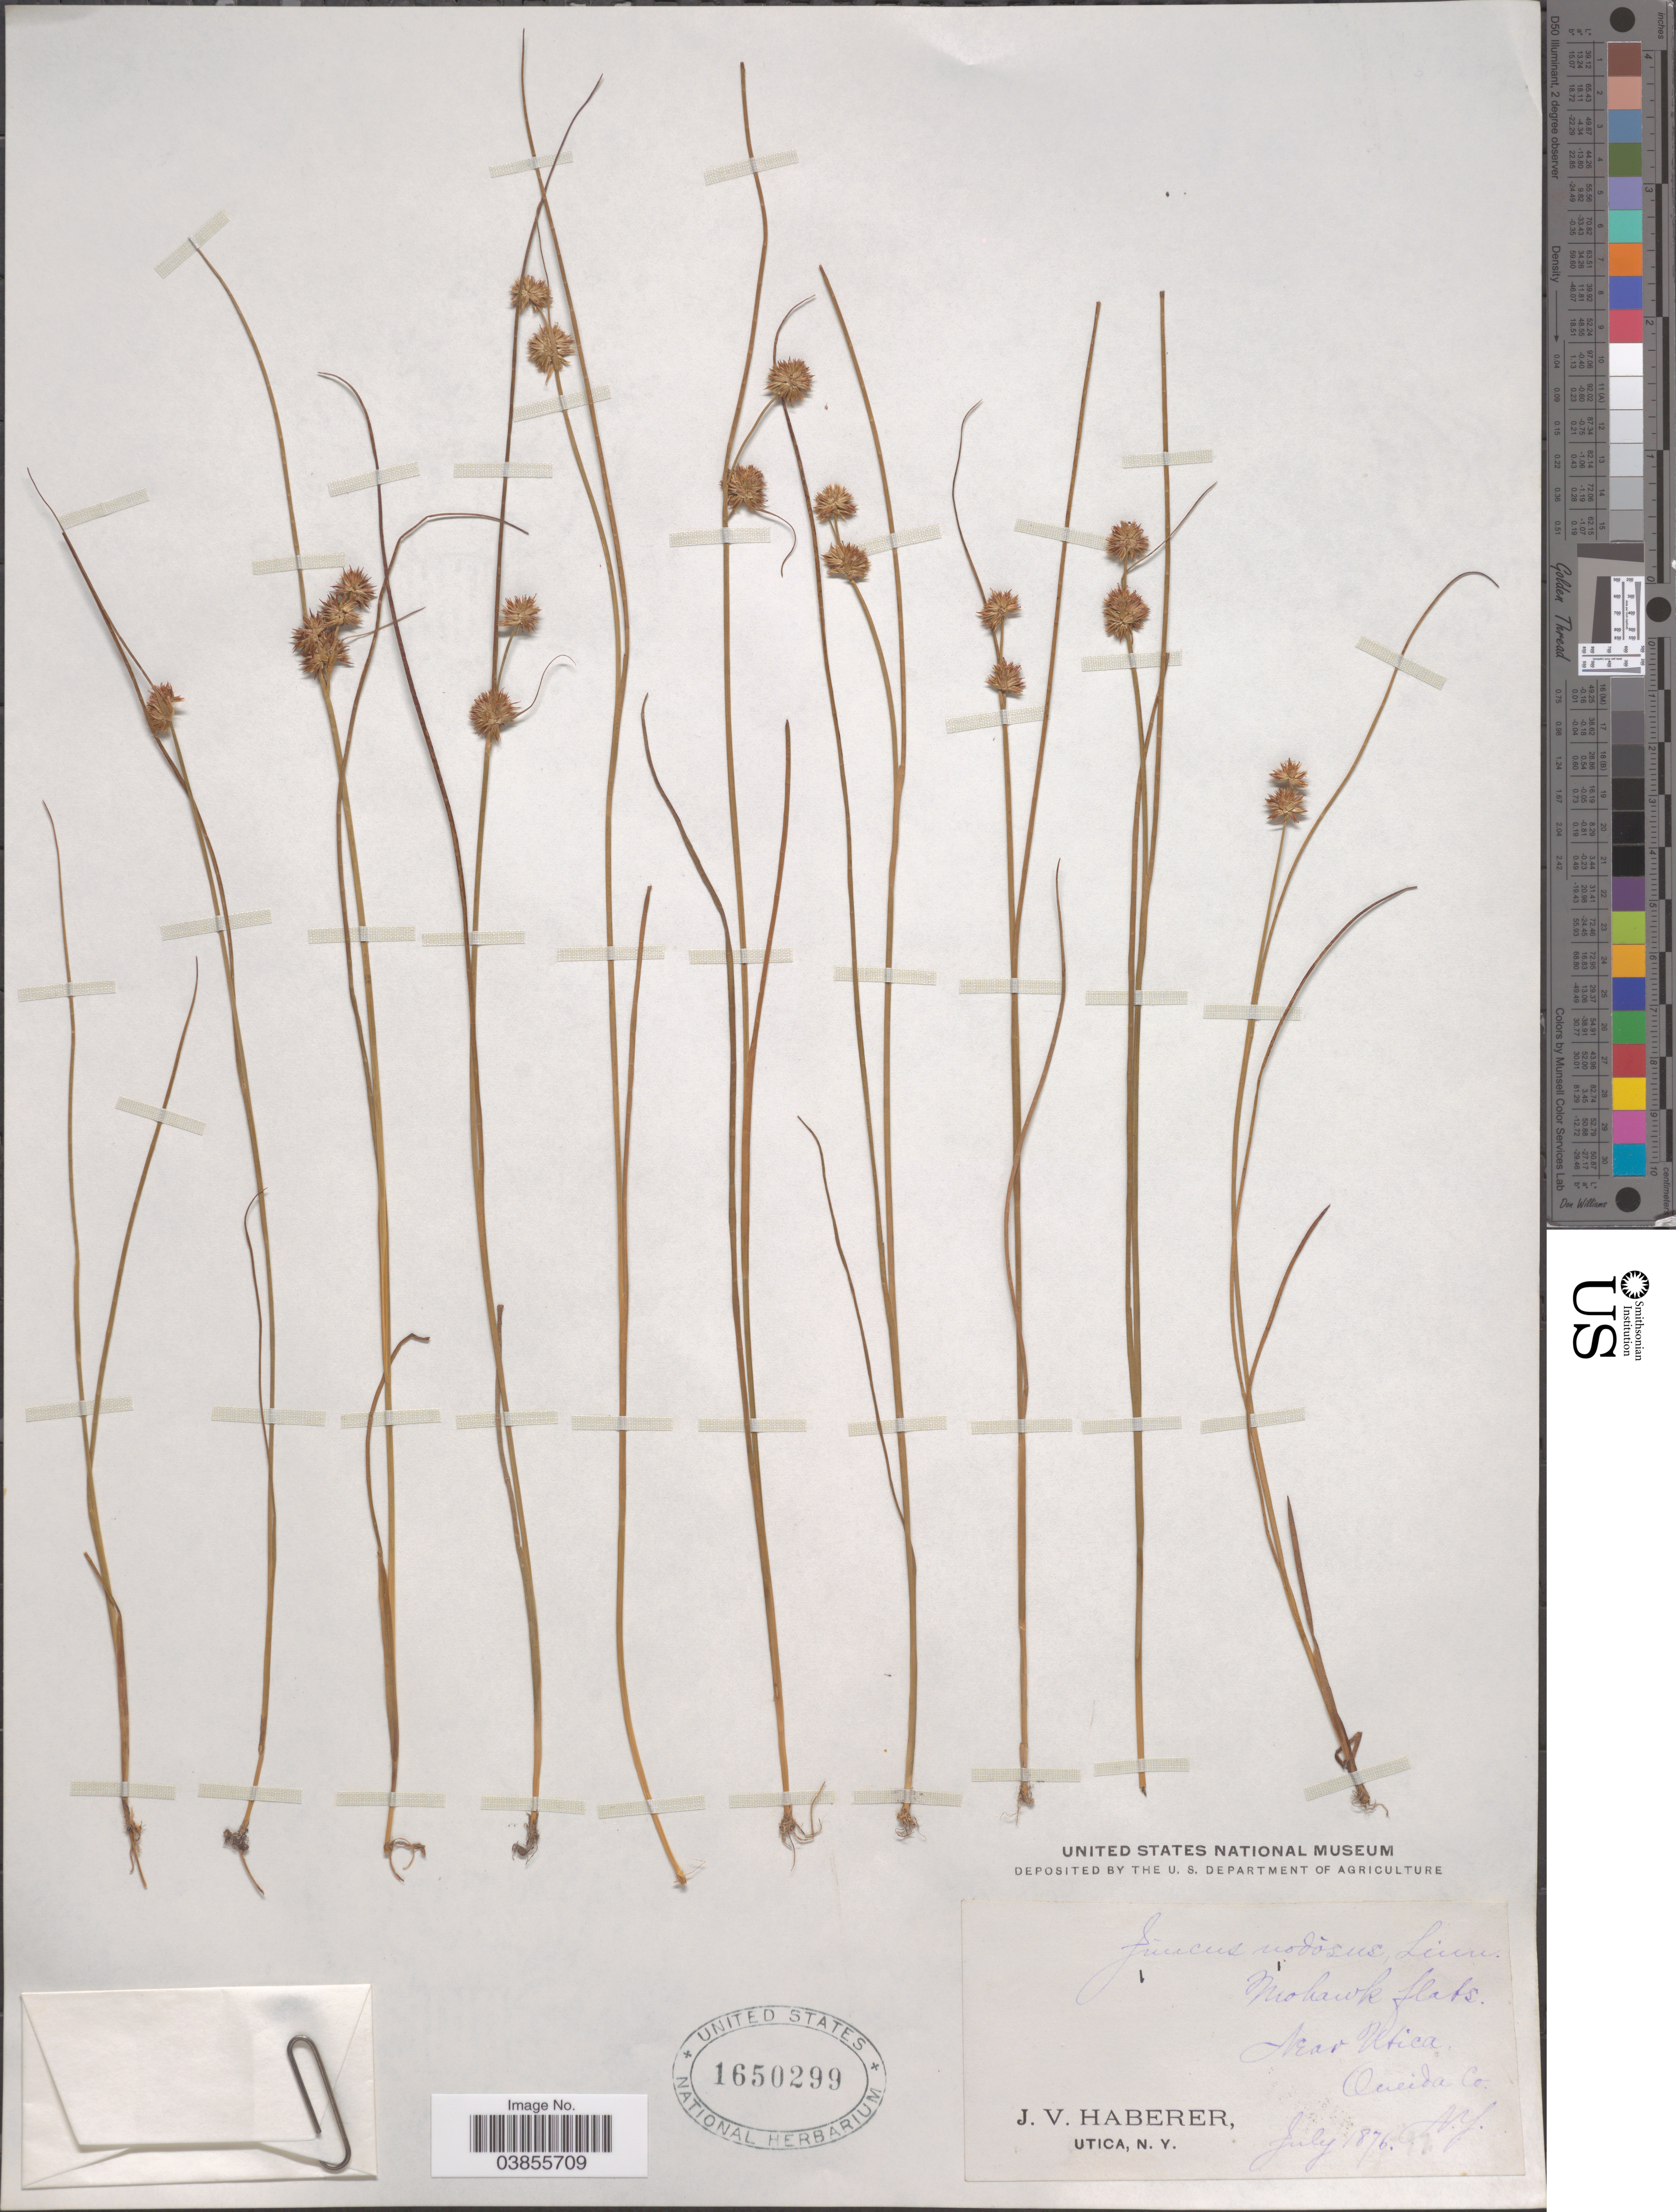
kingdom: Plantae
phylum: Tracheophyta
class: Liliopsida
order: Poales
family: Juncaceae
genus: Juncus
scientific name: Juncus nodosus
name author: L.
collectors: J. V. Haberer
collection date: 1876-07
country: United States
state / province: New York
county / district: Oneida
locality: Mohawk flats. Near Utica, Oneida Co.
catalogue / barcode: US 1650299